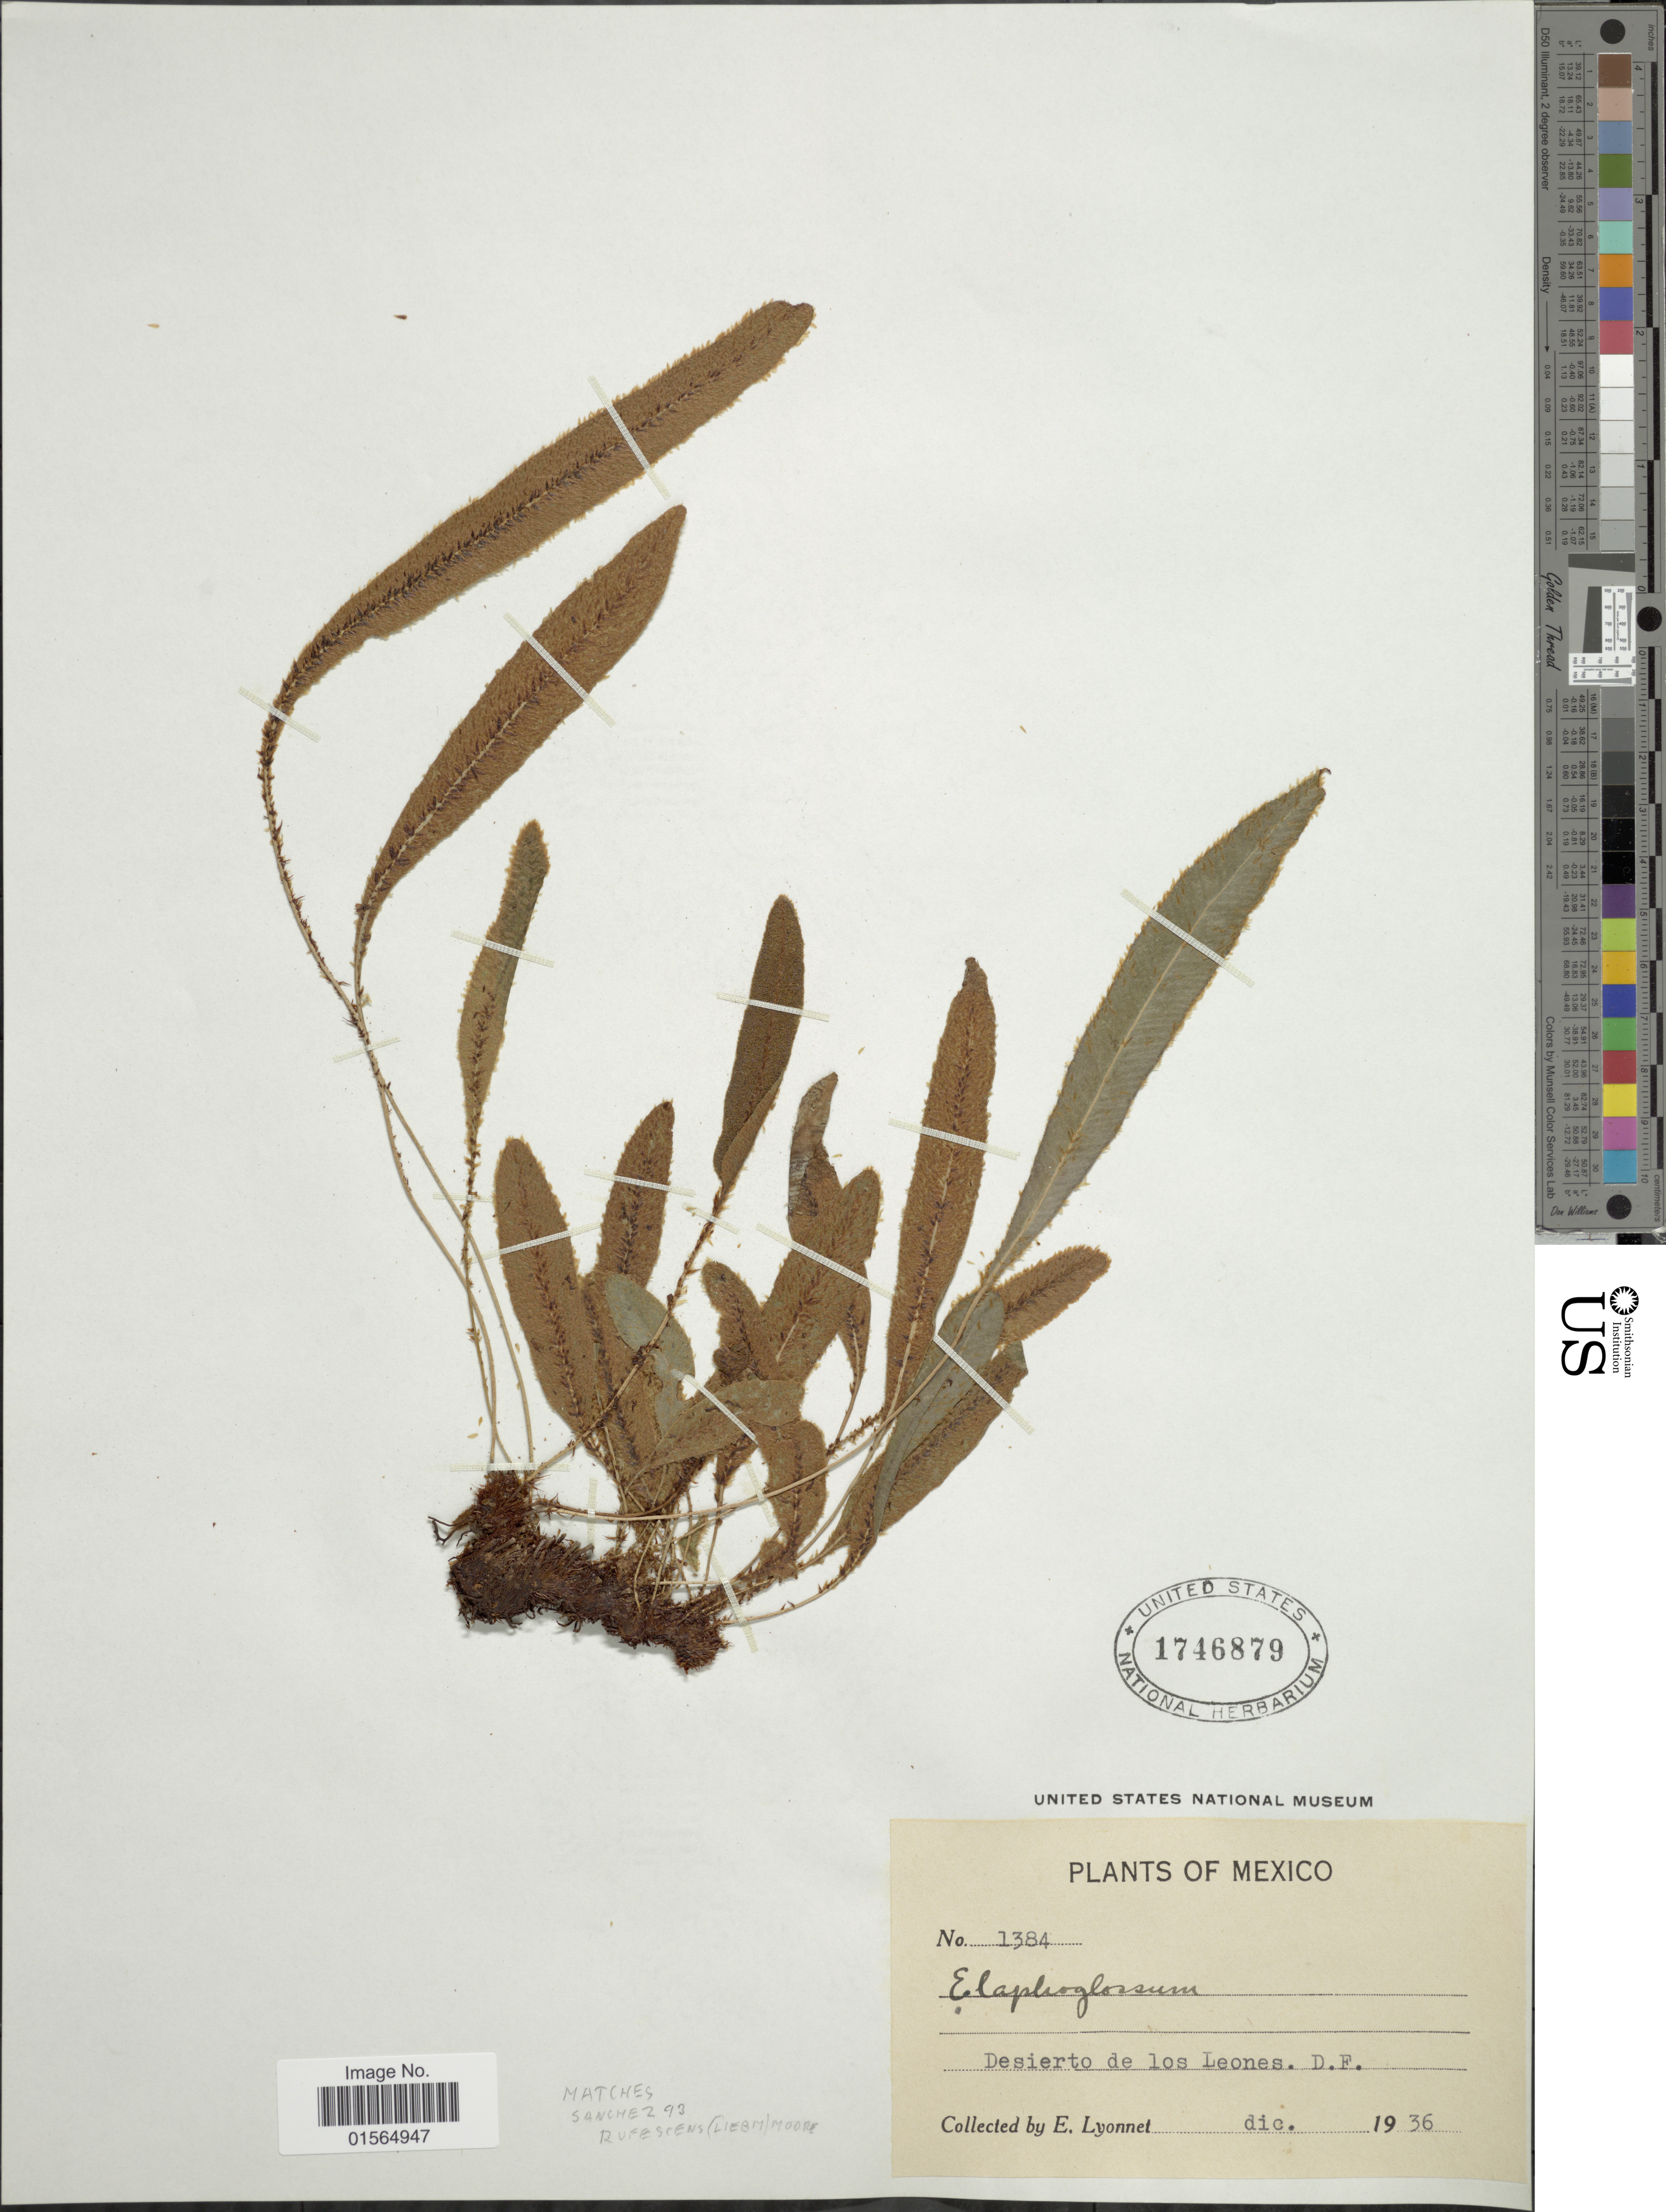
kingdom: Plantae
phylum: Tracheophyta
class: Polypodiopsida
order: Polypodiales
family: Dryopteridaceae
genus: Elaphoglossum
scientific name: Elaphoglossum rufescens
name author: (Liebm.) T. Moore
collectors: E. Lyonnet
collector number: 1384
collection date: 1936-12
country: Mexico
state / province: Distrito Federal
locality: Desierto de los Leones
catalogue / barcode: US 1746879